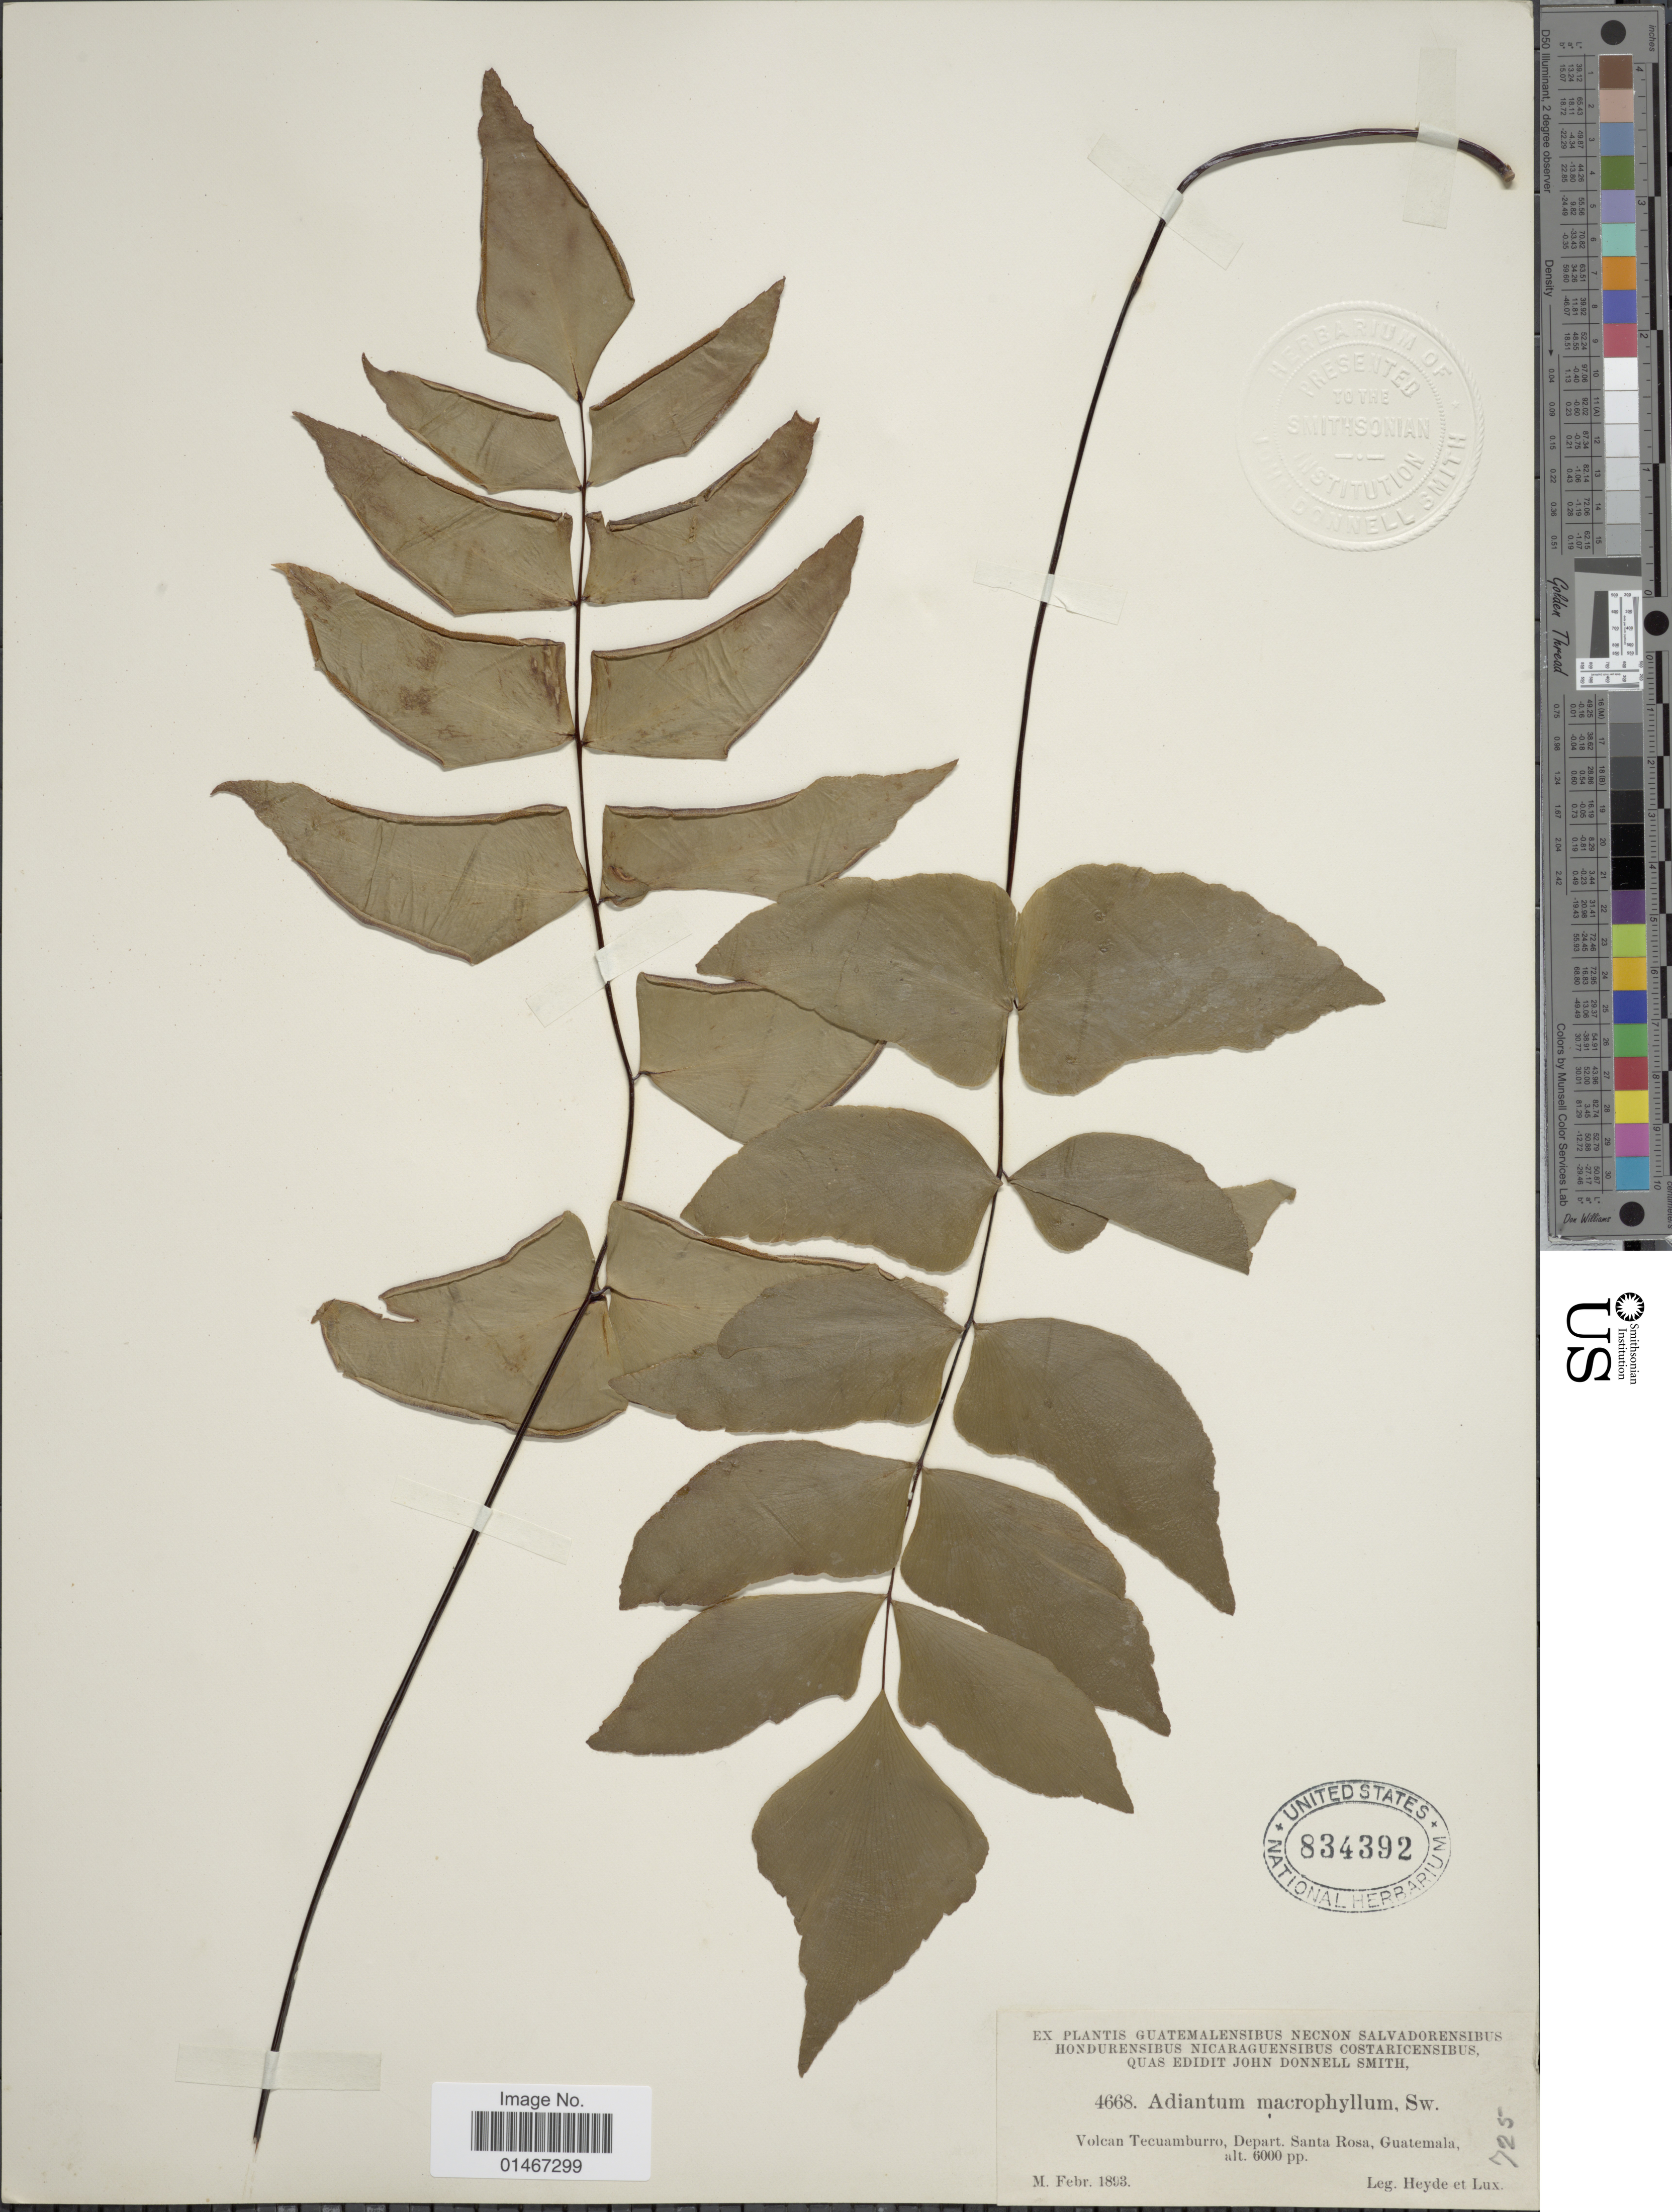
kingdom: Plantae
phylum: Tracheophyta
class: Polypodiopsida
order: Polypodiales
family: Pteridaceae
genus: Adiantum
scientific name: Adiantum macrophyllum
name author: Sw.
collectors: Heyde & Lux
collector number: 4668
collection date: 1893-02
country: Guatemala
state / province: Santa Rosa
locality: Volcan Tecuamburro, Depart. Santa Rosa.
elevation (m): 1829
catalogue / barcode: US 834392